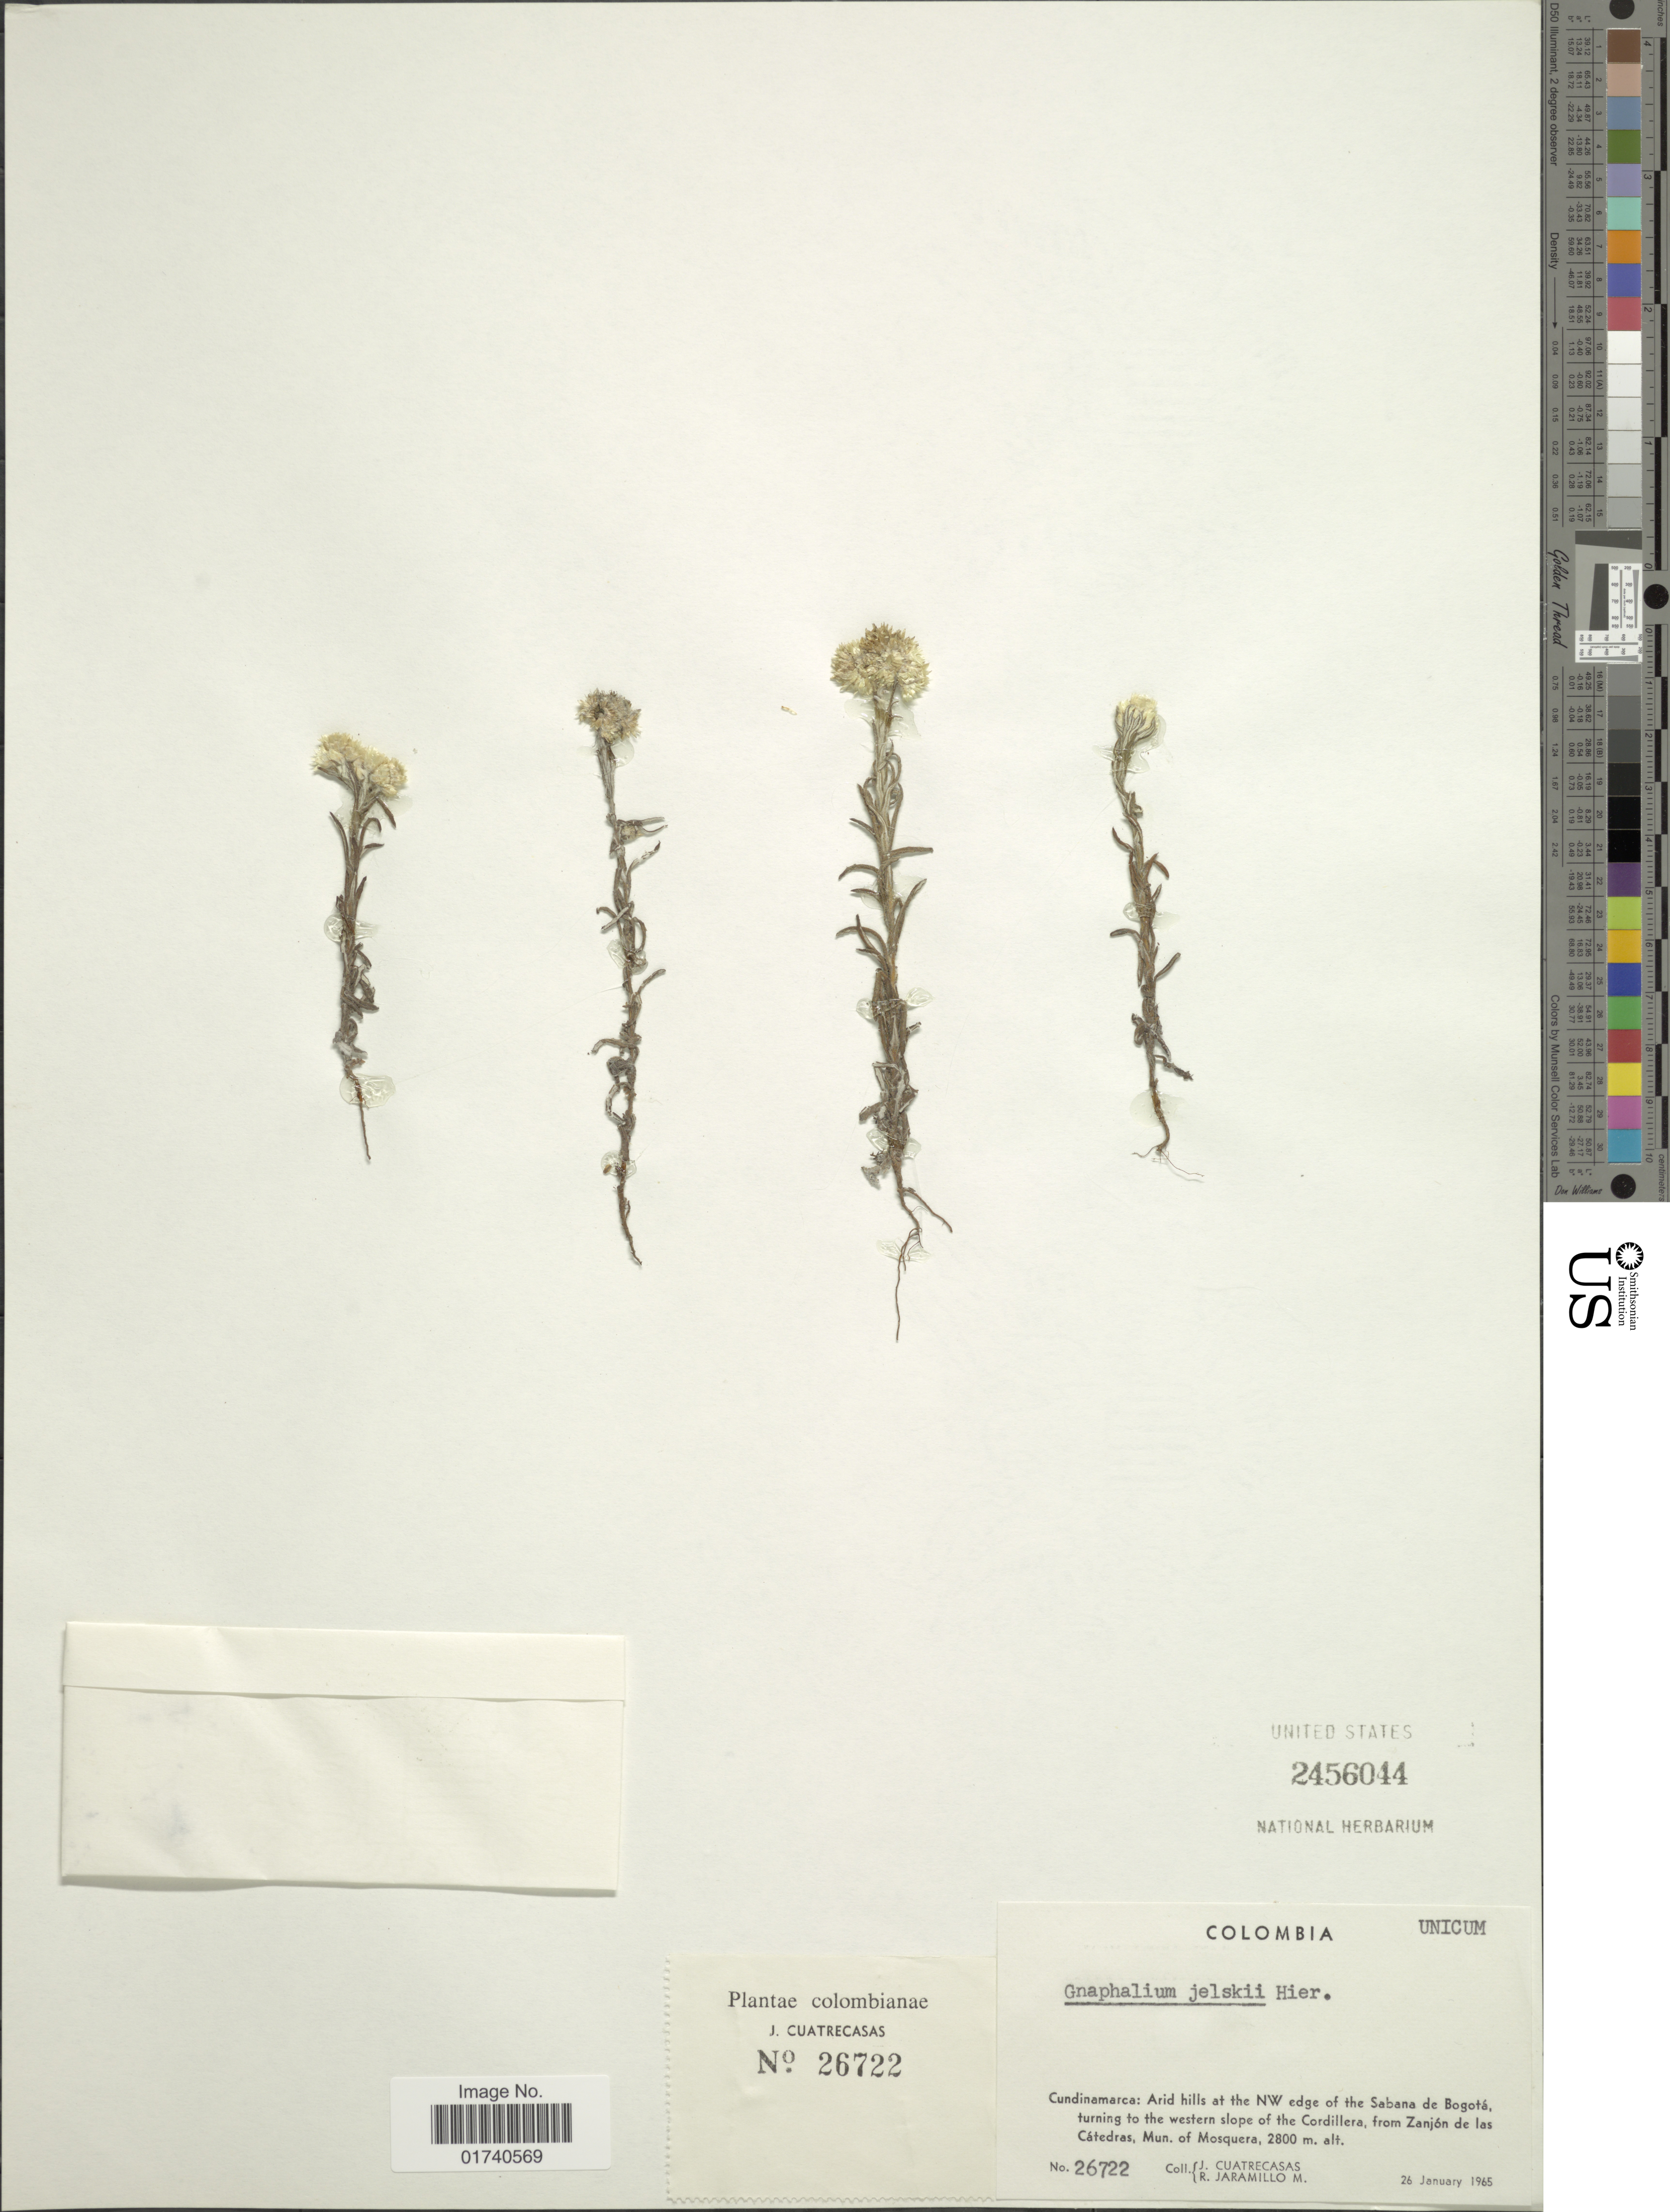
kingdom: Plantae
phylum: Tracheophyta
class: Magnoliopsida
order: Asterales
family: Asteraceae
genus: Pseudognaphalium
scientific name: Pseudognaphalium dombeyanum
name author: (DC.) Anderb.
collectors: J. Cuatrecasas & R. Jaramillo M.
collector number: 26722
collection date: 1965-01-26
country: Colombia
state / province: Cundinamarca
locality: Arid hills at the NW edge of the Sabana de Bogota, turning to the western slope of the Cordillera, from Zanjon de las Catedras, Mun. of Mosquera.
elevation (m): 2800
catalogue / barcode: US 2456044